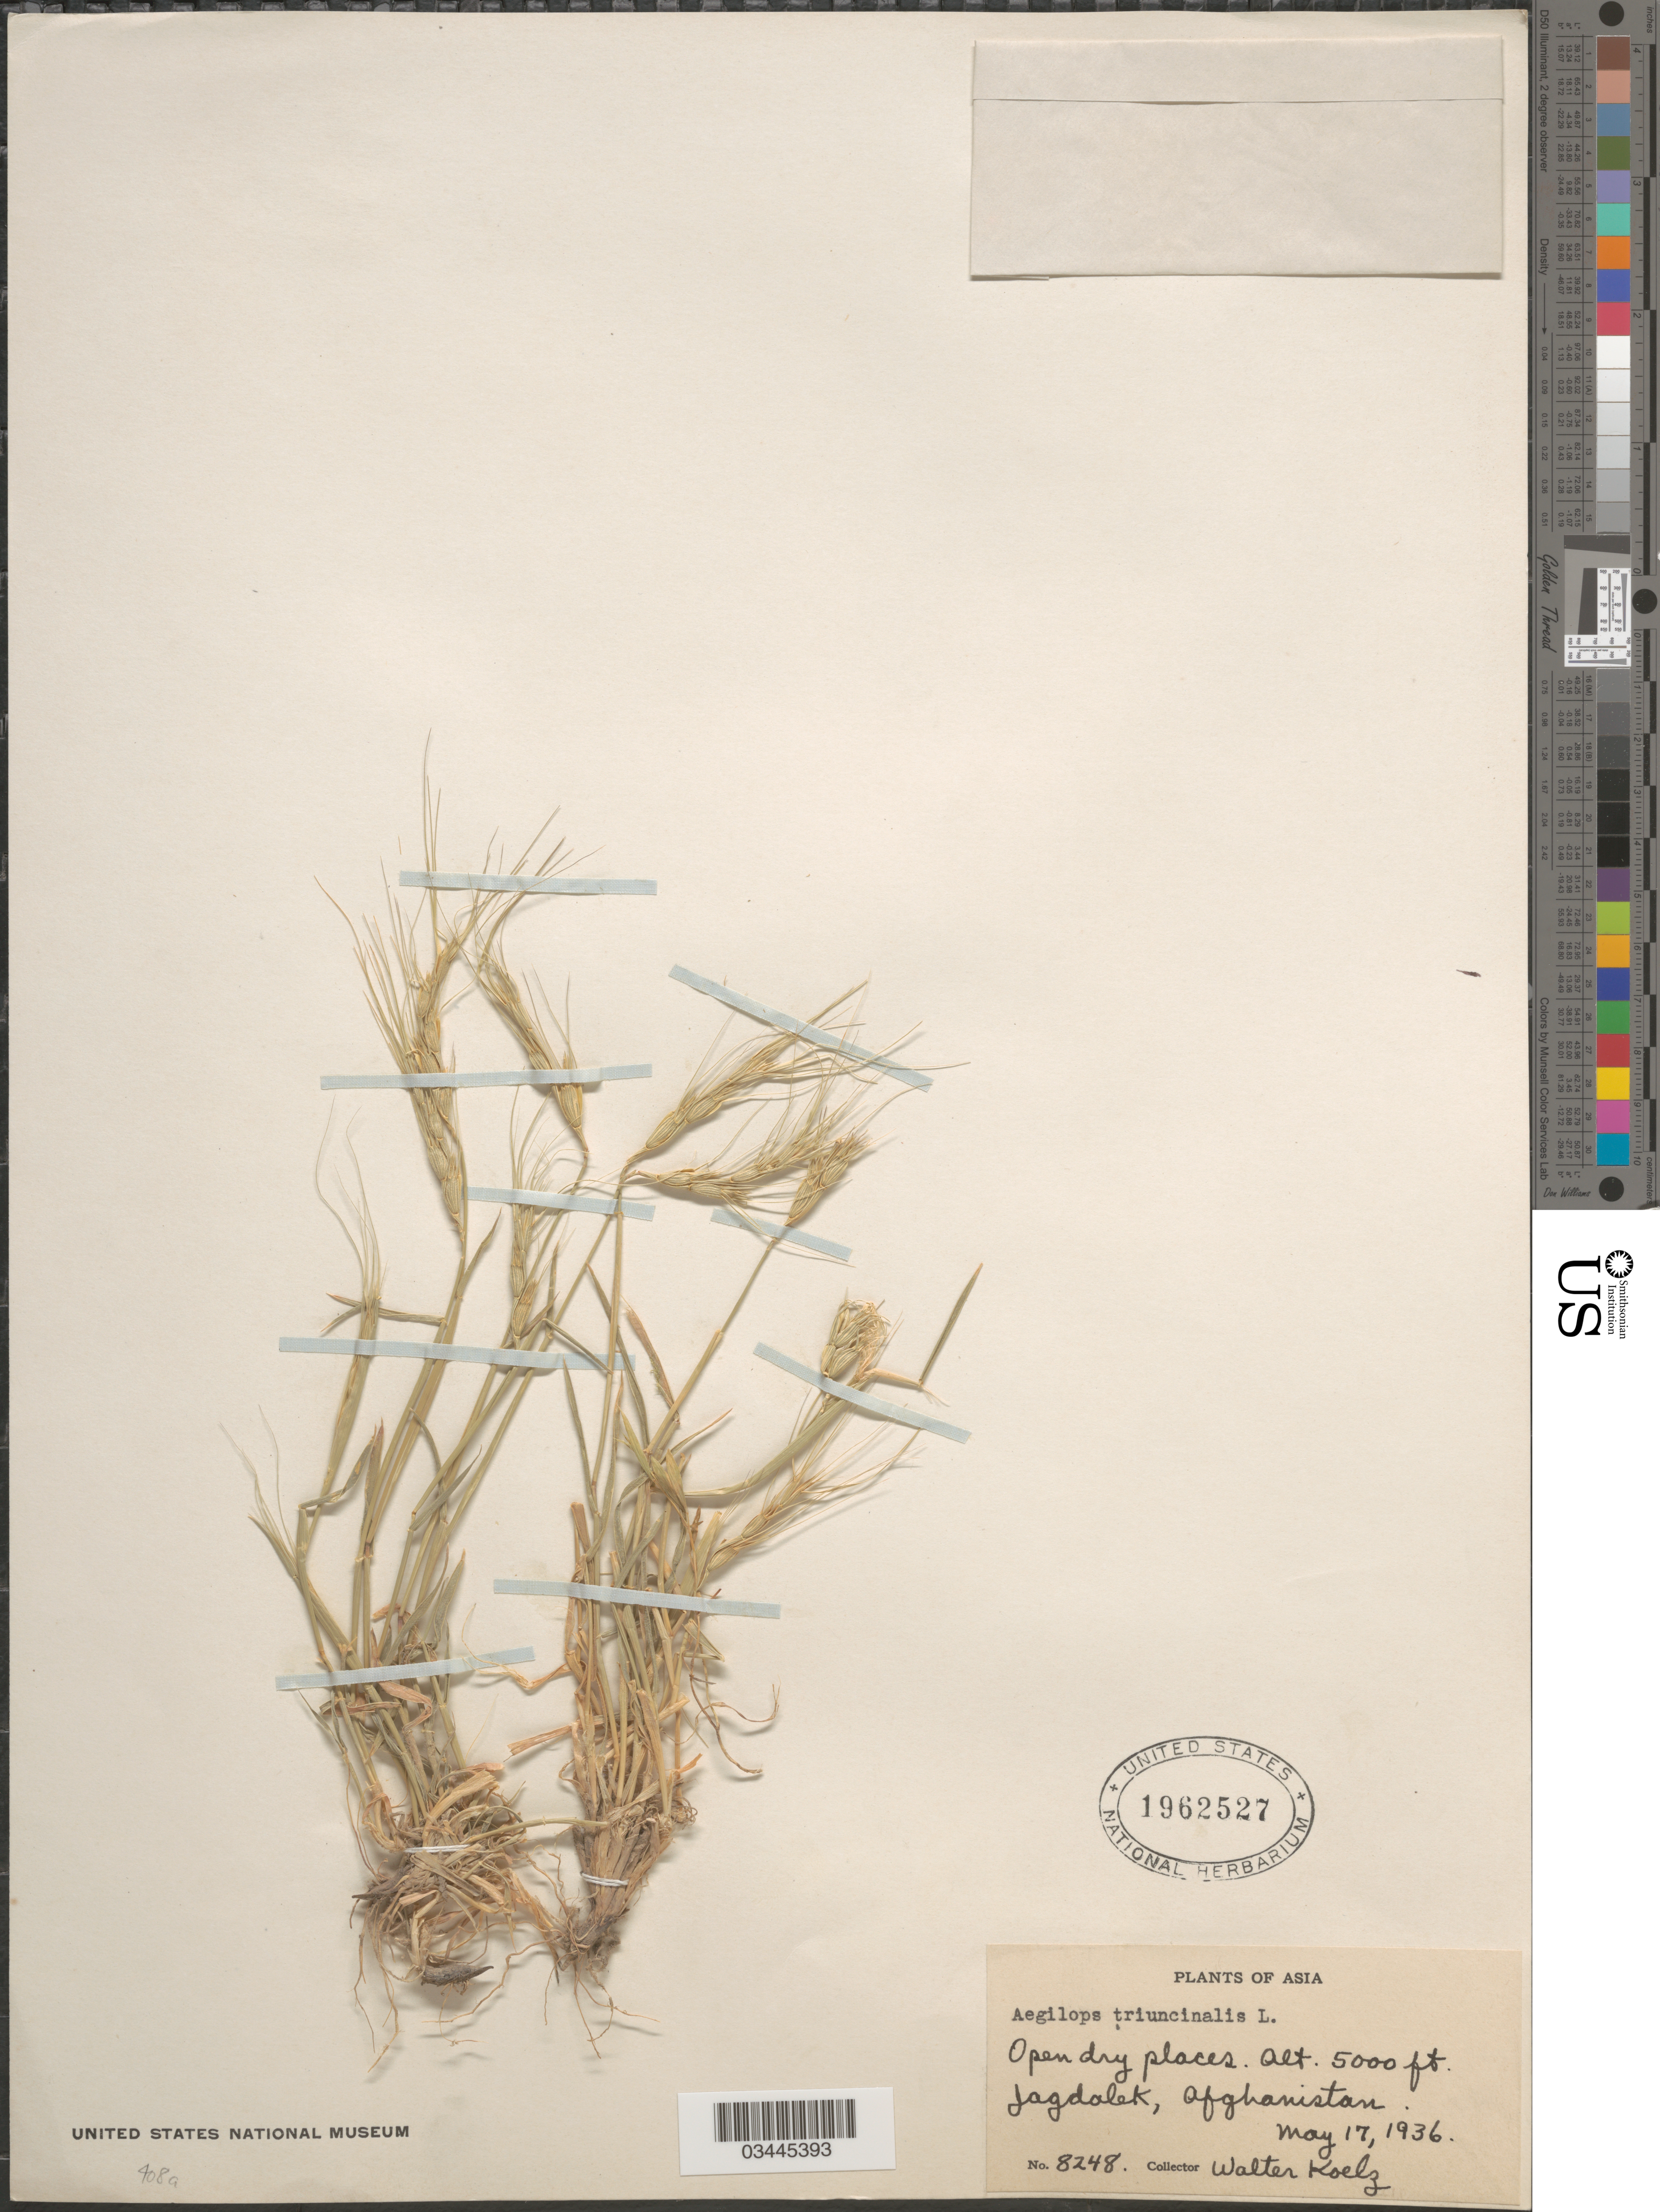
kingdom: Plantae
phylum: Tracheophyta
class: Liliopsida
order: Poales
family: Poaceae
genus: Aegilops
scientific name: Aegilops triuncialis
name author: L.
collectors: W. N. Koelz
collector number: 8248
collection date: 1936-05-17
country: Afghanistan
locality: Open dry places. Jagdalek.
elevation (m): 1524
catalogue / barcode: US 1962527